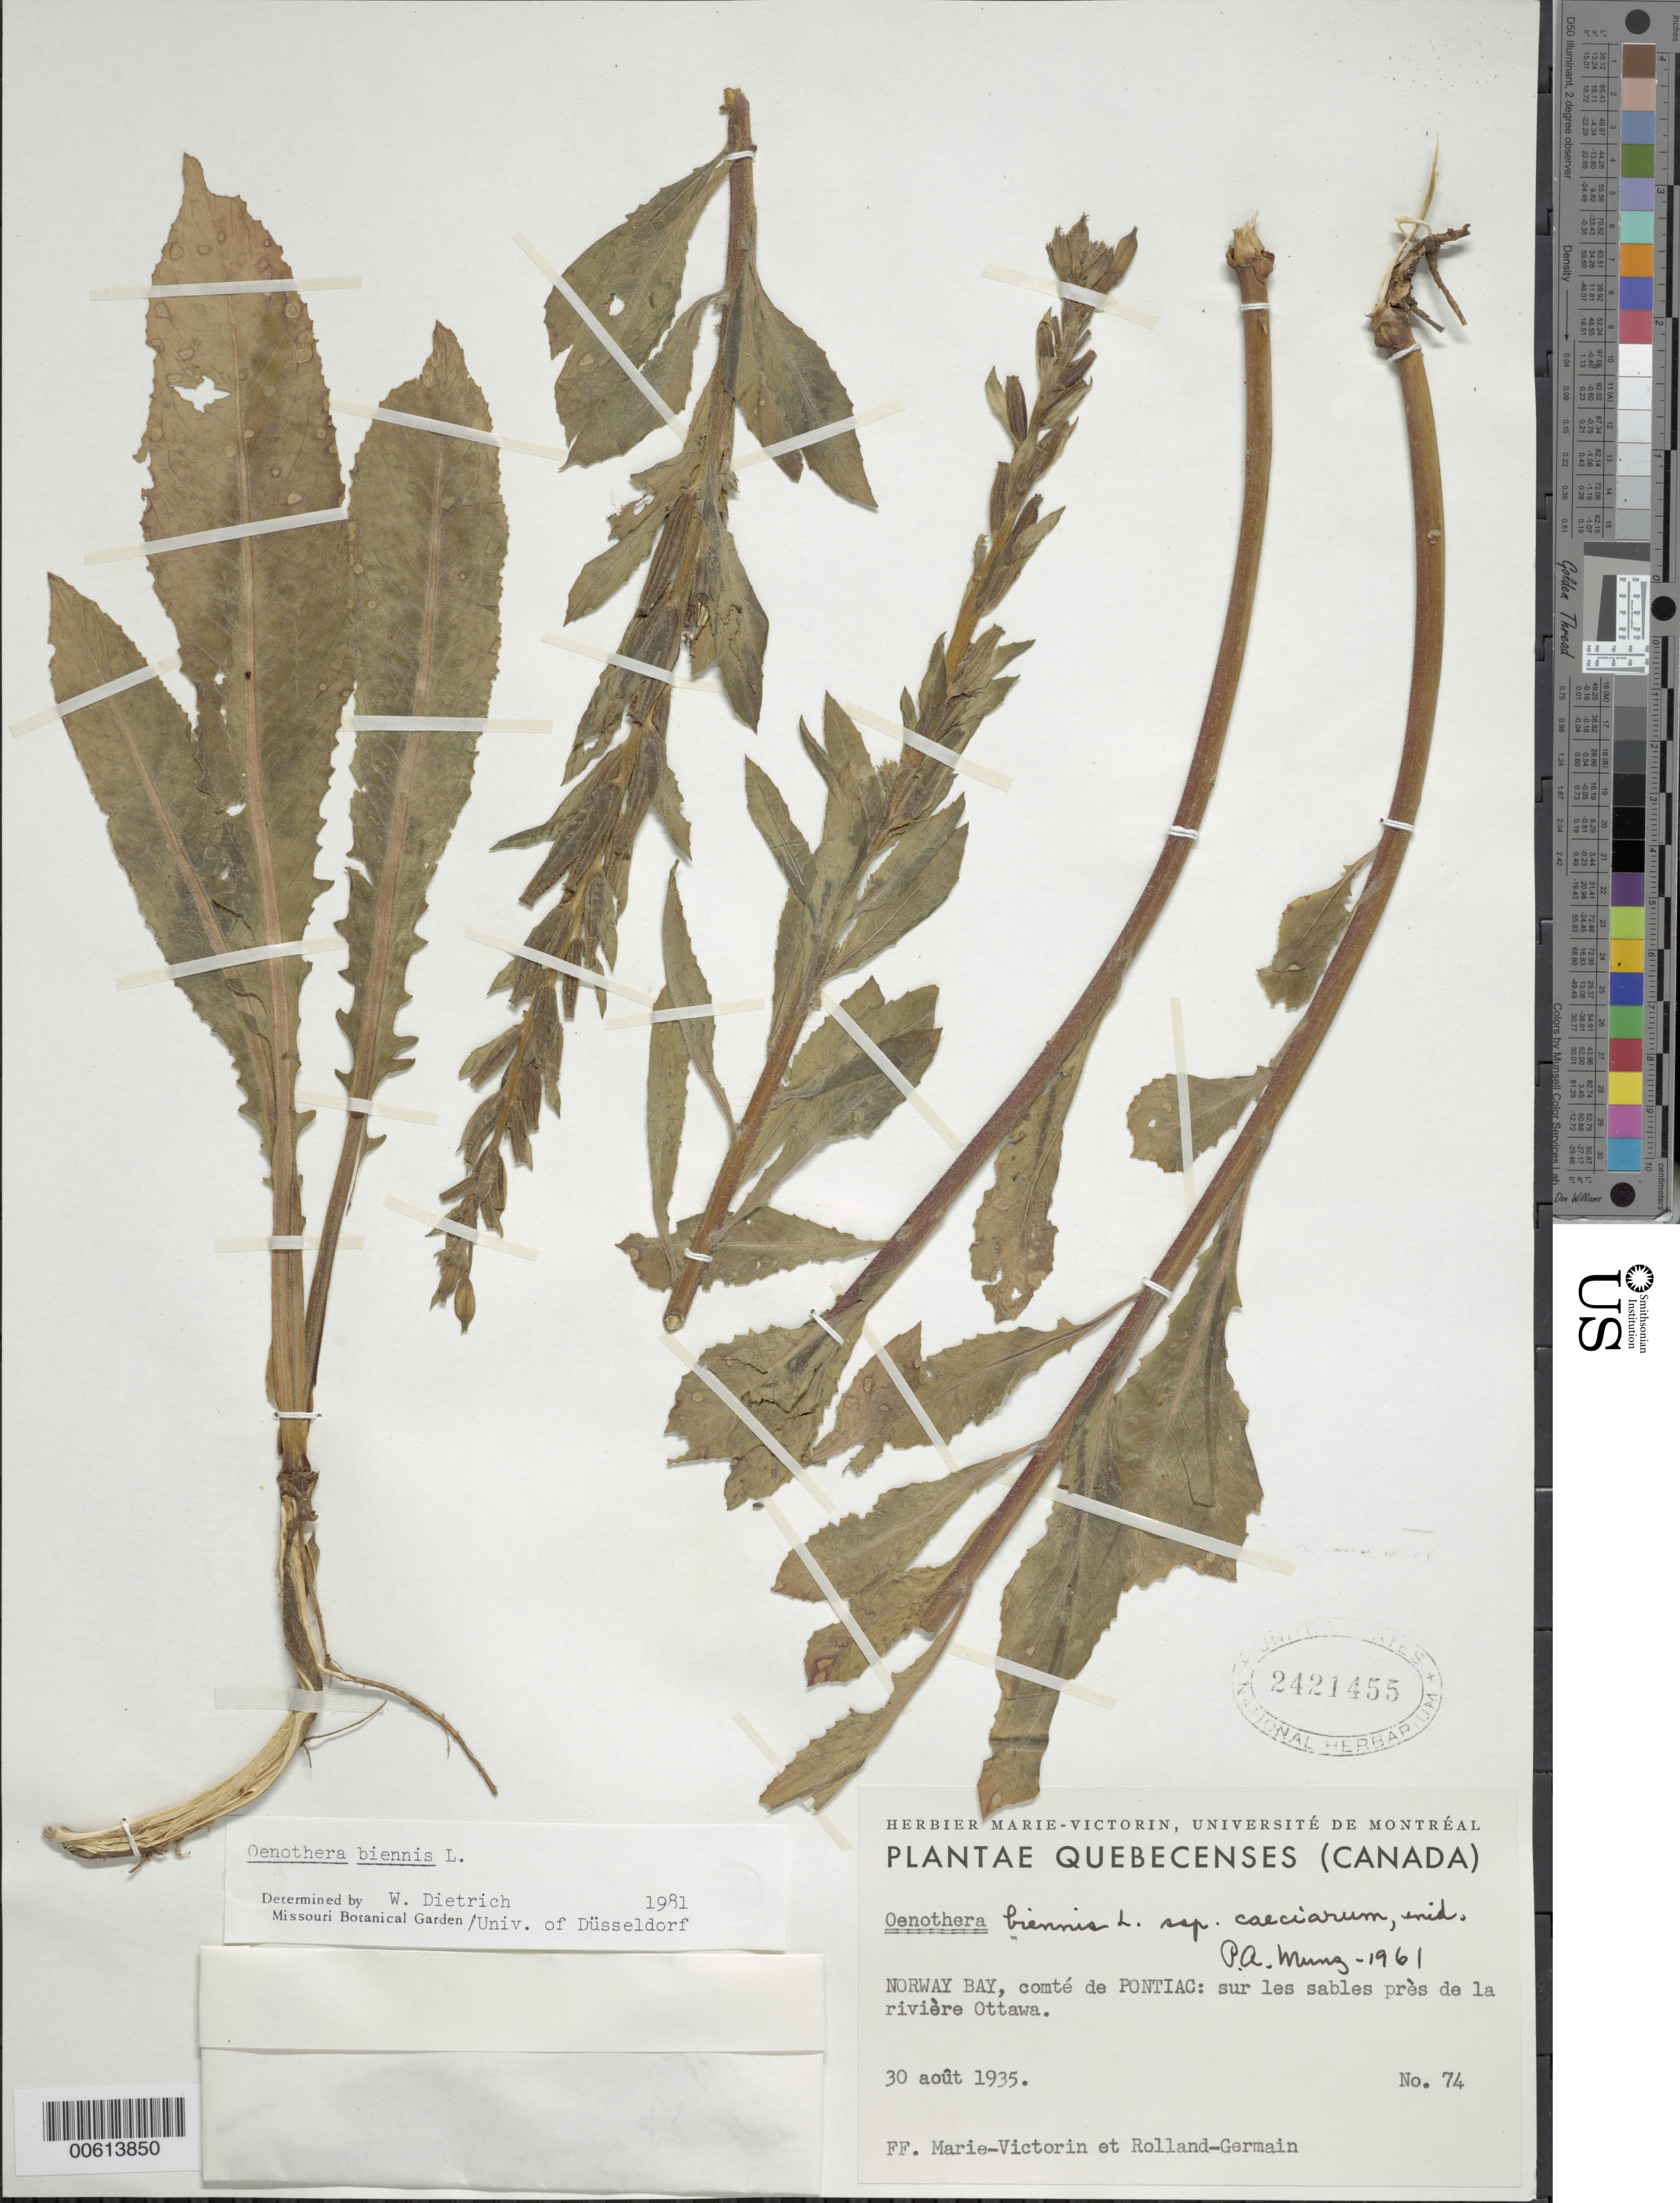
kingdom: Plantae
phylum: Tracheophyta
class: Magnoliopsida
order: Myrtales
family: Onagraceae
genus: Oenothera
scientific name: Oenothera biennis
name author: L.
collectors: Fr. Marie-Victorin & Rolland-Germain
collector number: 74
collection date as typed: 30 Aug 1935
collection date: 1935-08-30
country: Canada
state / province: Quebec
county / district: Pontiac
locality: Norway Bay, comte de Pontiac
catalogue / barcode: US 2421455